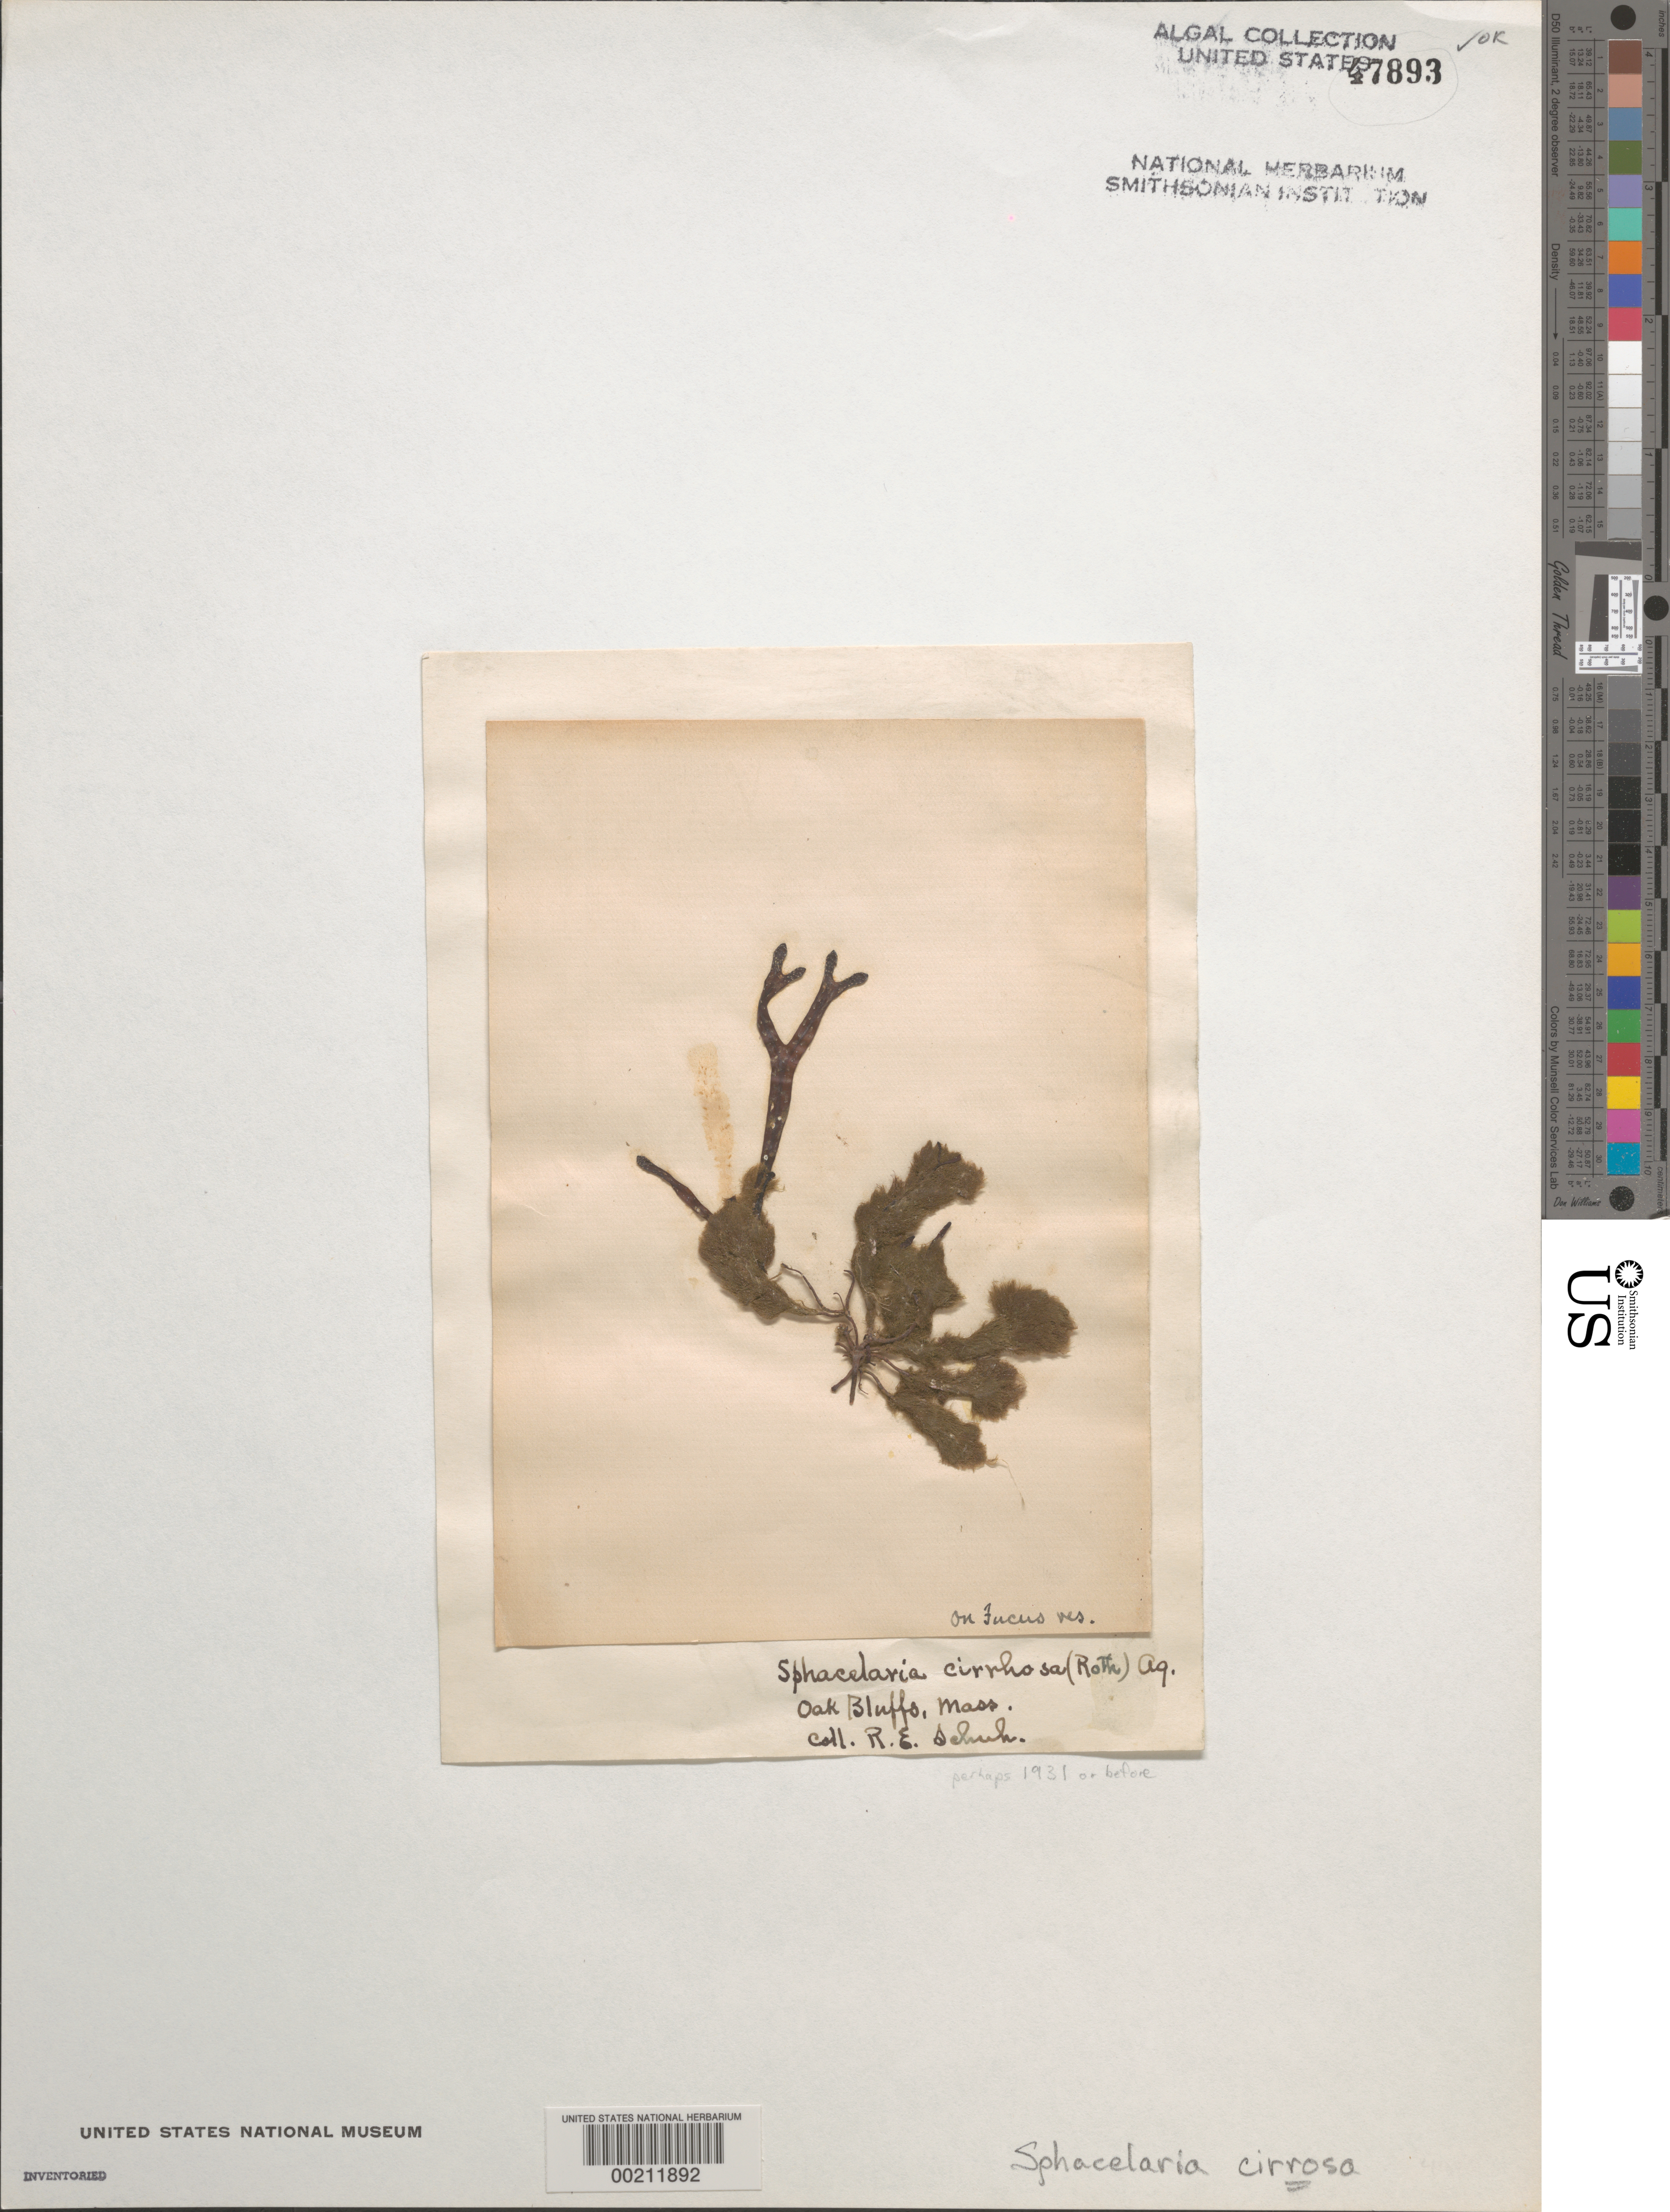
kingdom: Chromista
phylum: Ochrophyta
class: Phaeophyceae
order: Sphacelariales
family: Sphacelariaceae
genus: Sphacelaria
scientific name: Sphacelaria cirrosa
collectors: R. Schuh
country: United States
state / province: Massachusetts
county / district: Dukes County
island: Martha's Vineyard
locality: Oak Bluffs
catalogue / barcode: US 47893